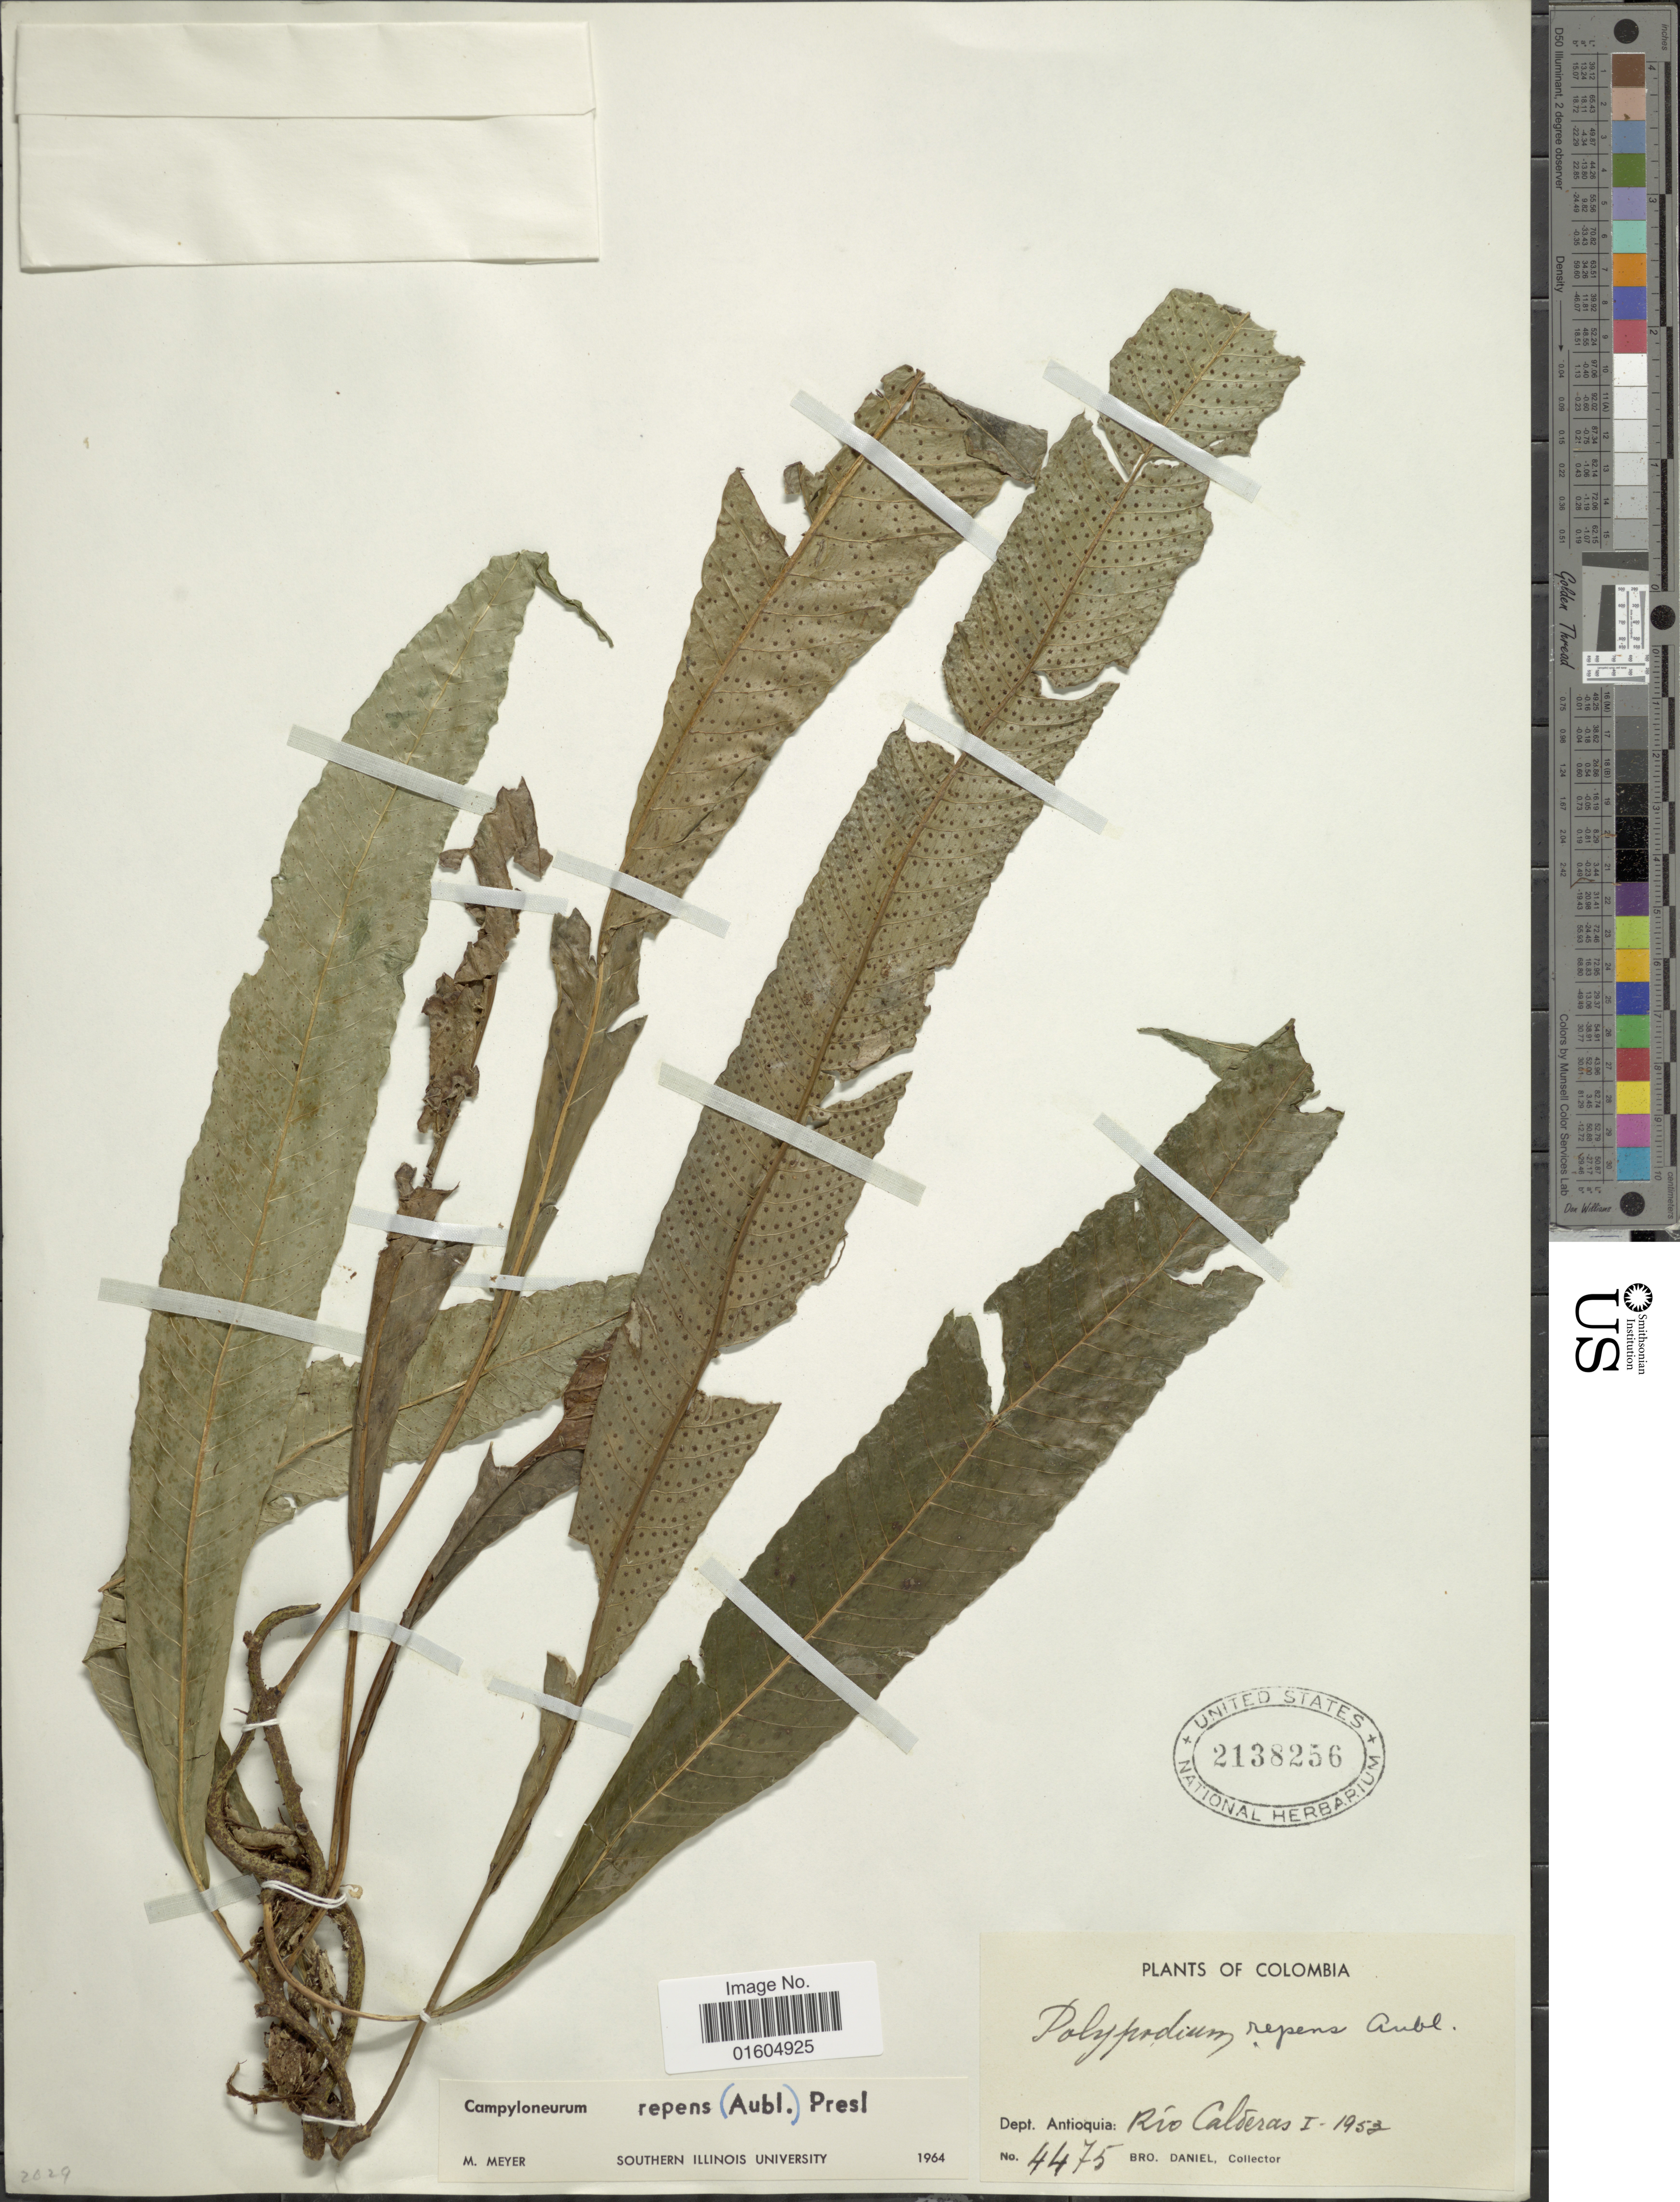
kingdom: Plantae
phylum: Tracheophyta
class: Polypodiopsida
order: Polypodiales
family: Polypodiaceae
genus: Campyloneurum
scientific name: Campyloneurum repens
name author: (Aubl.) C. Presl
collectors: Bro. Daniel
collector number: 4475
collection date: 1953-01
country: Colombia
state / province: Antioquia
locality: Colombia. Dept. Antioquia: Rio Calderas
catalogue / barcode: US 2138256